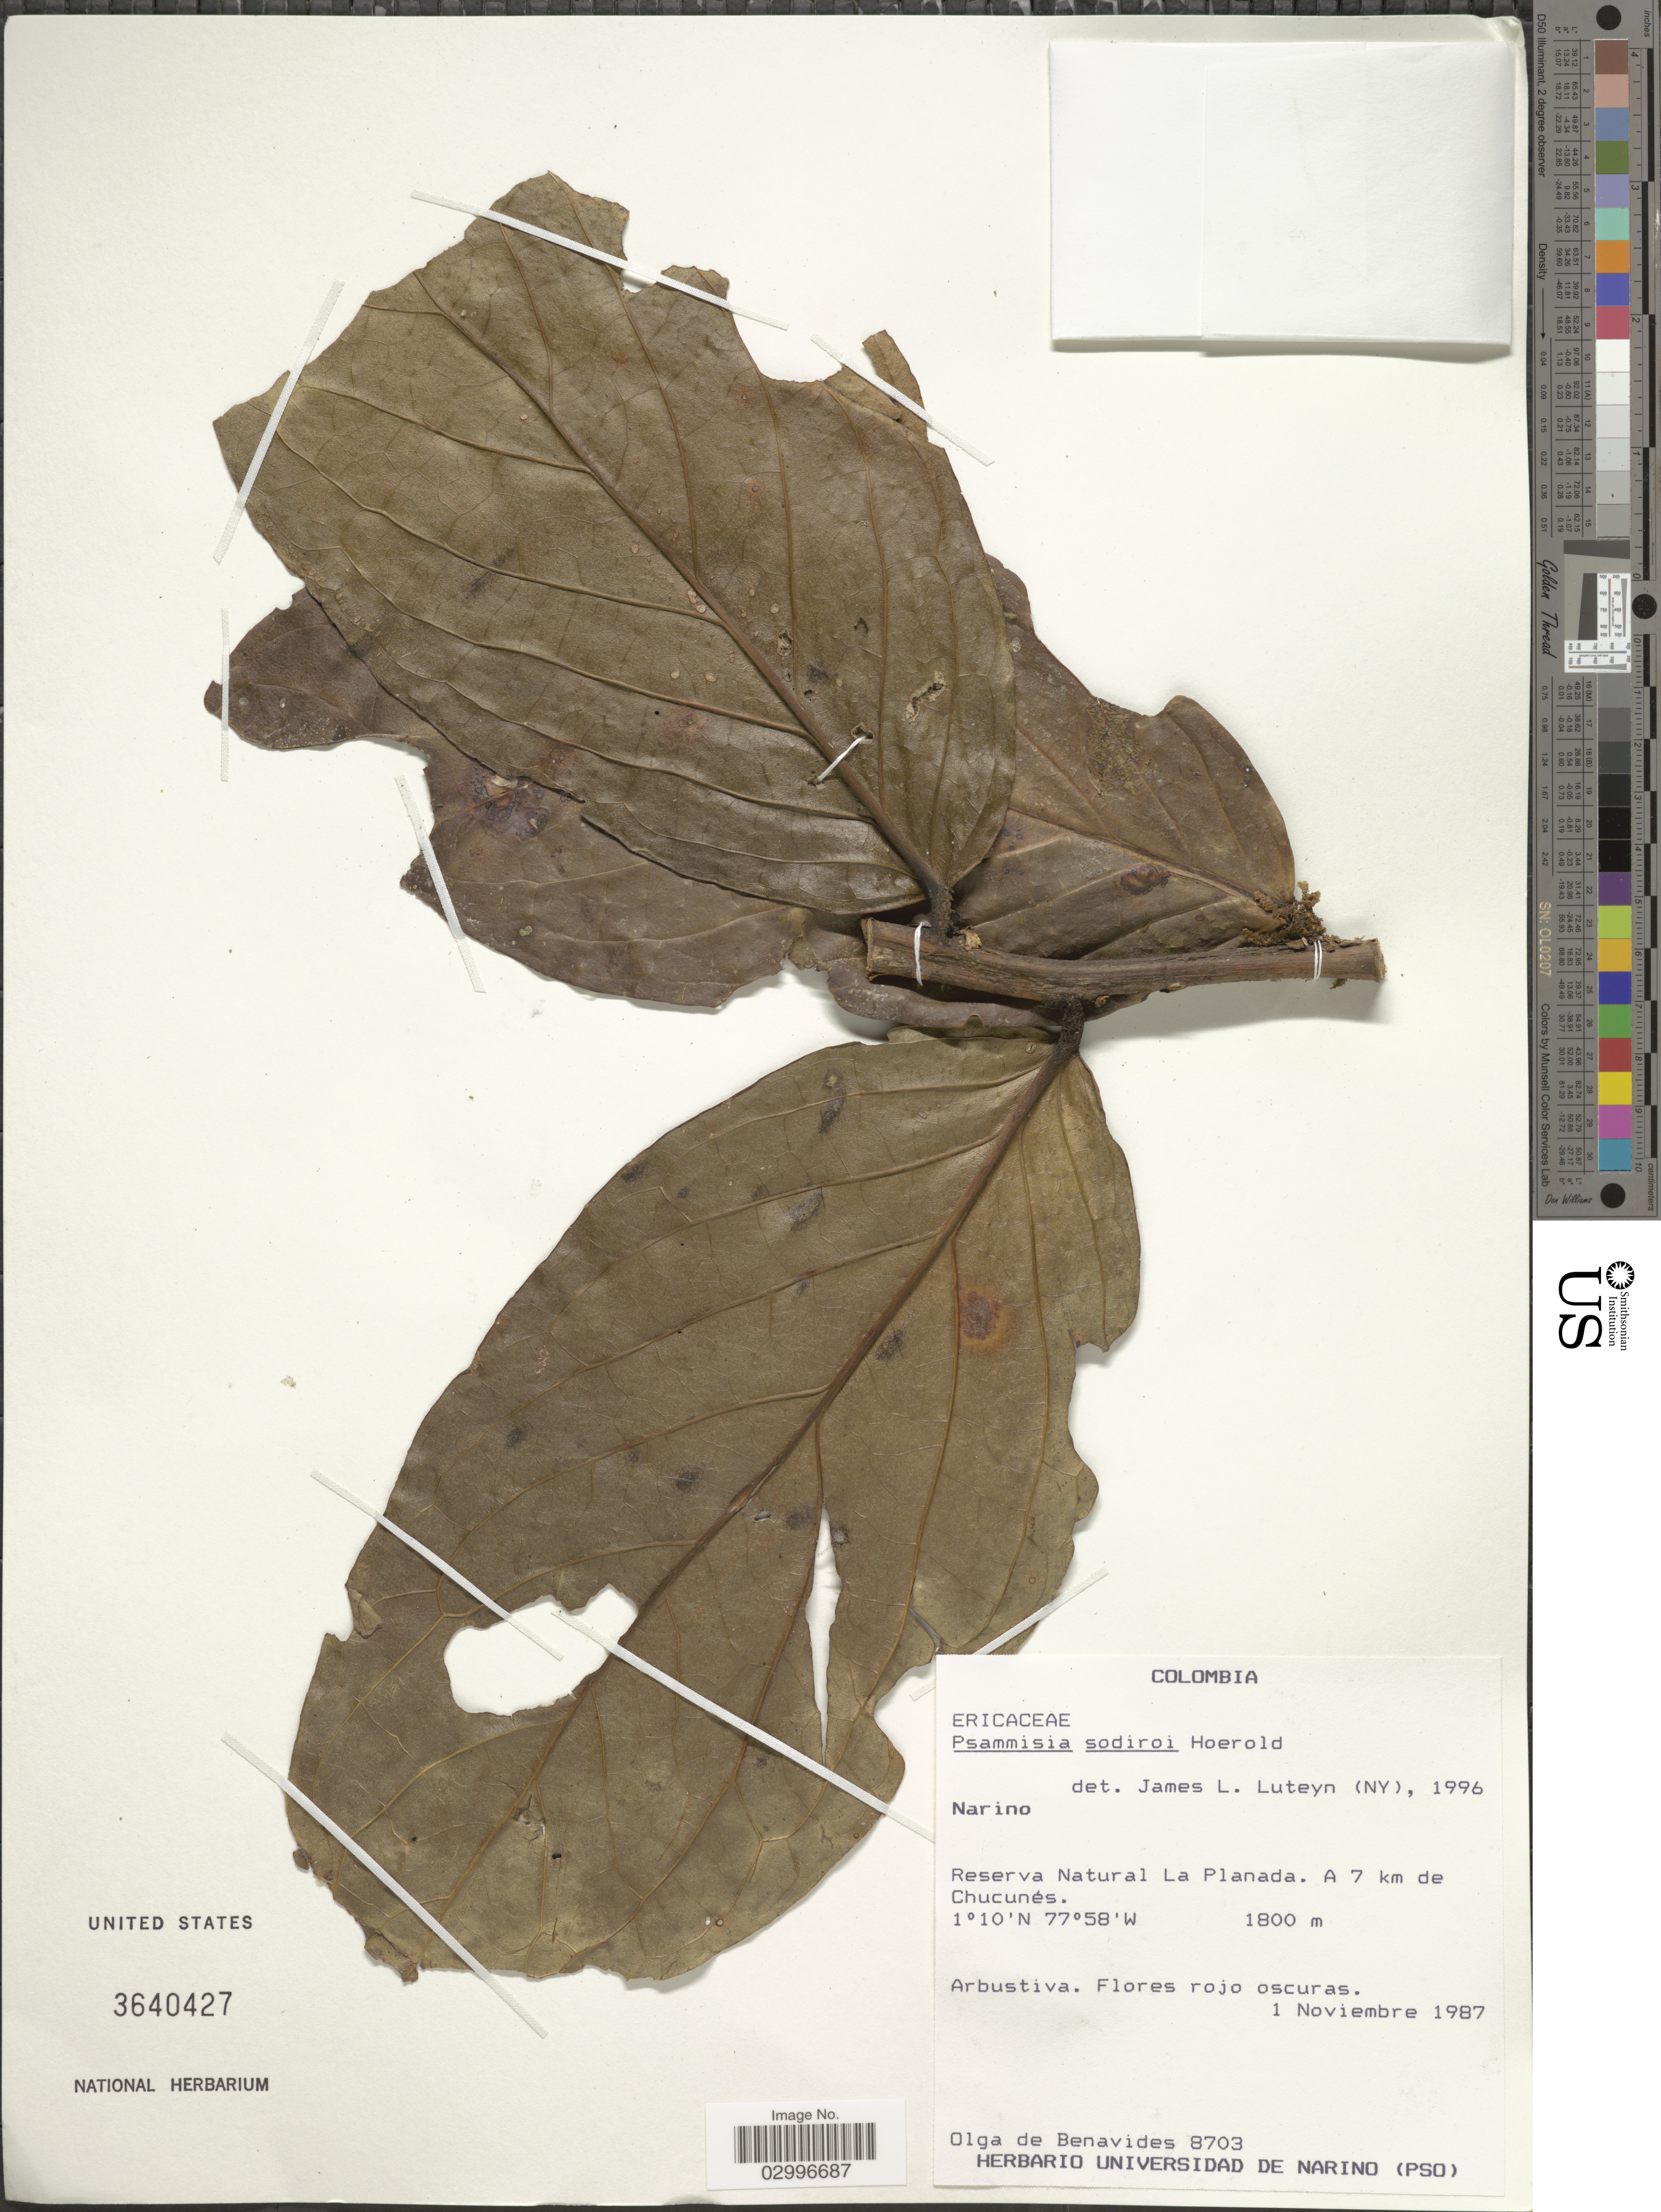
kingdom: Plantae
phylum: Tracheophyta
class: Magnoliopsida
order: Ericales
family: Ericaceae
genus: Psammisia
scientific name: Psammisia sodiroi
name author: Hoerold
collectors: Olga S. de Benavides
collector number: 8703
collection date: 1987-11-01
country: Colombia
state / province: Nariño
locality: Narino. Reserva Natural La Planada. A 7 km de Chuchunés.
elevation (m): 1800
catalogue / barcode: US 3640427